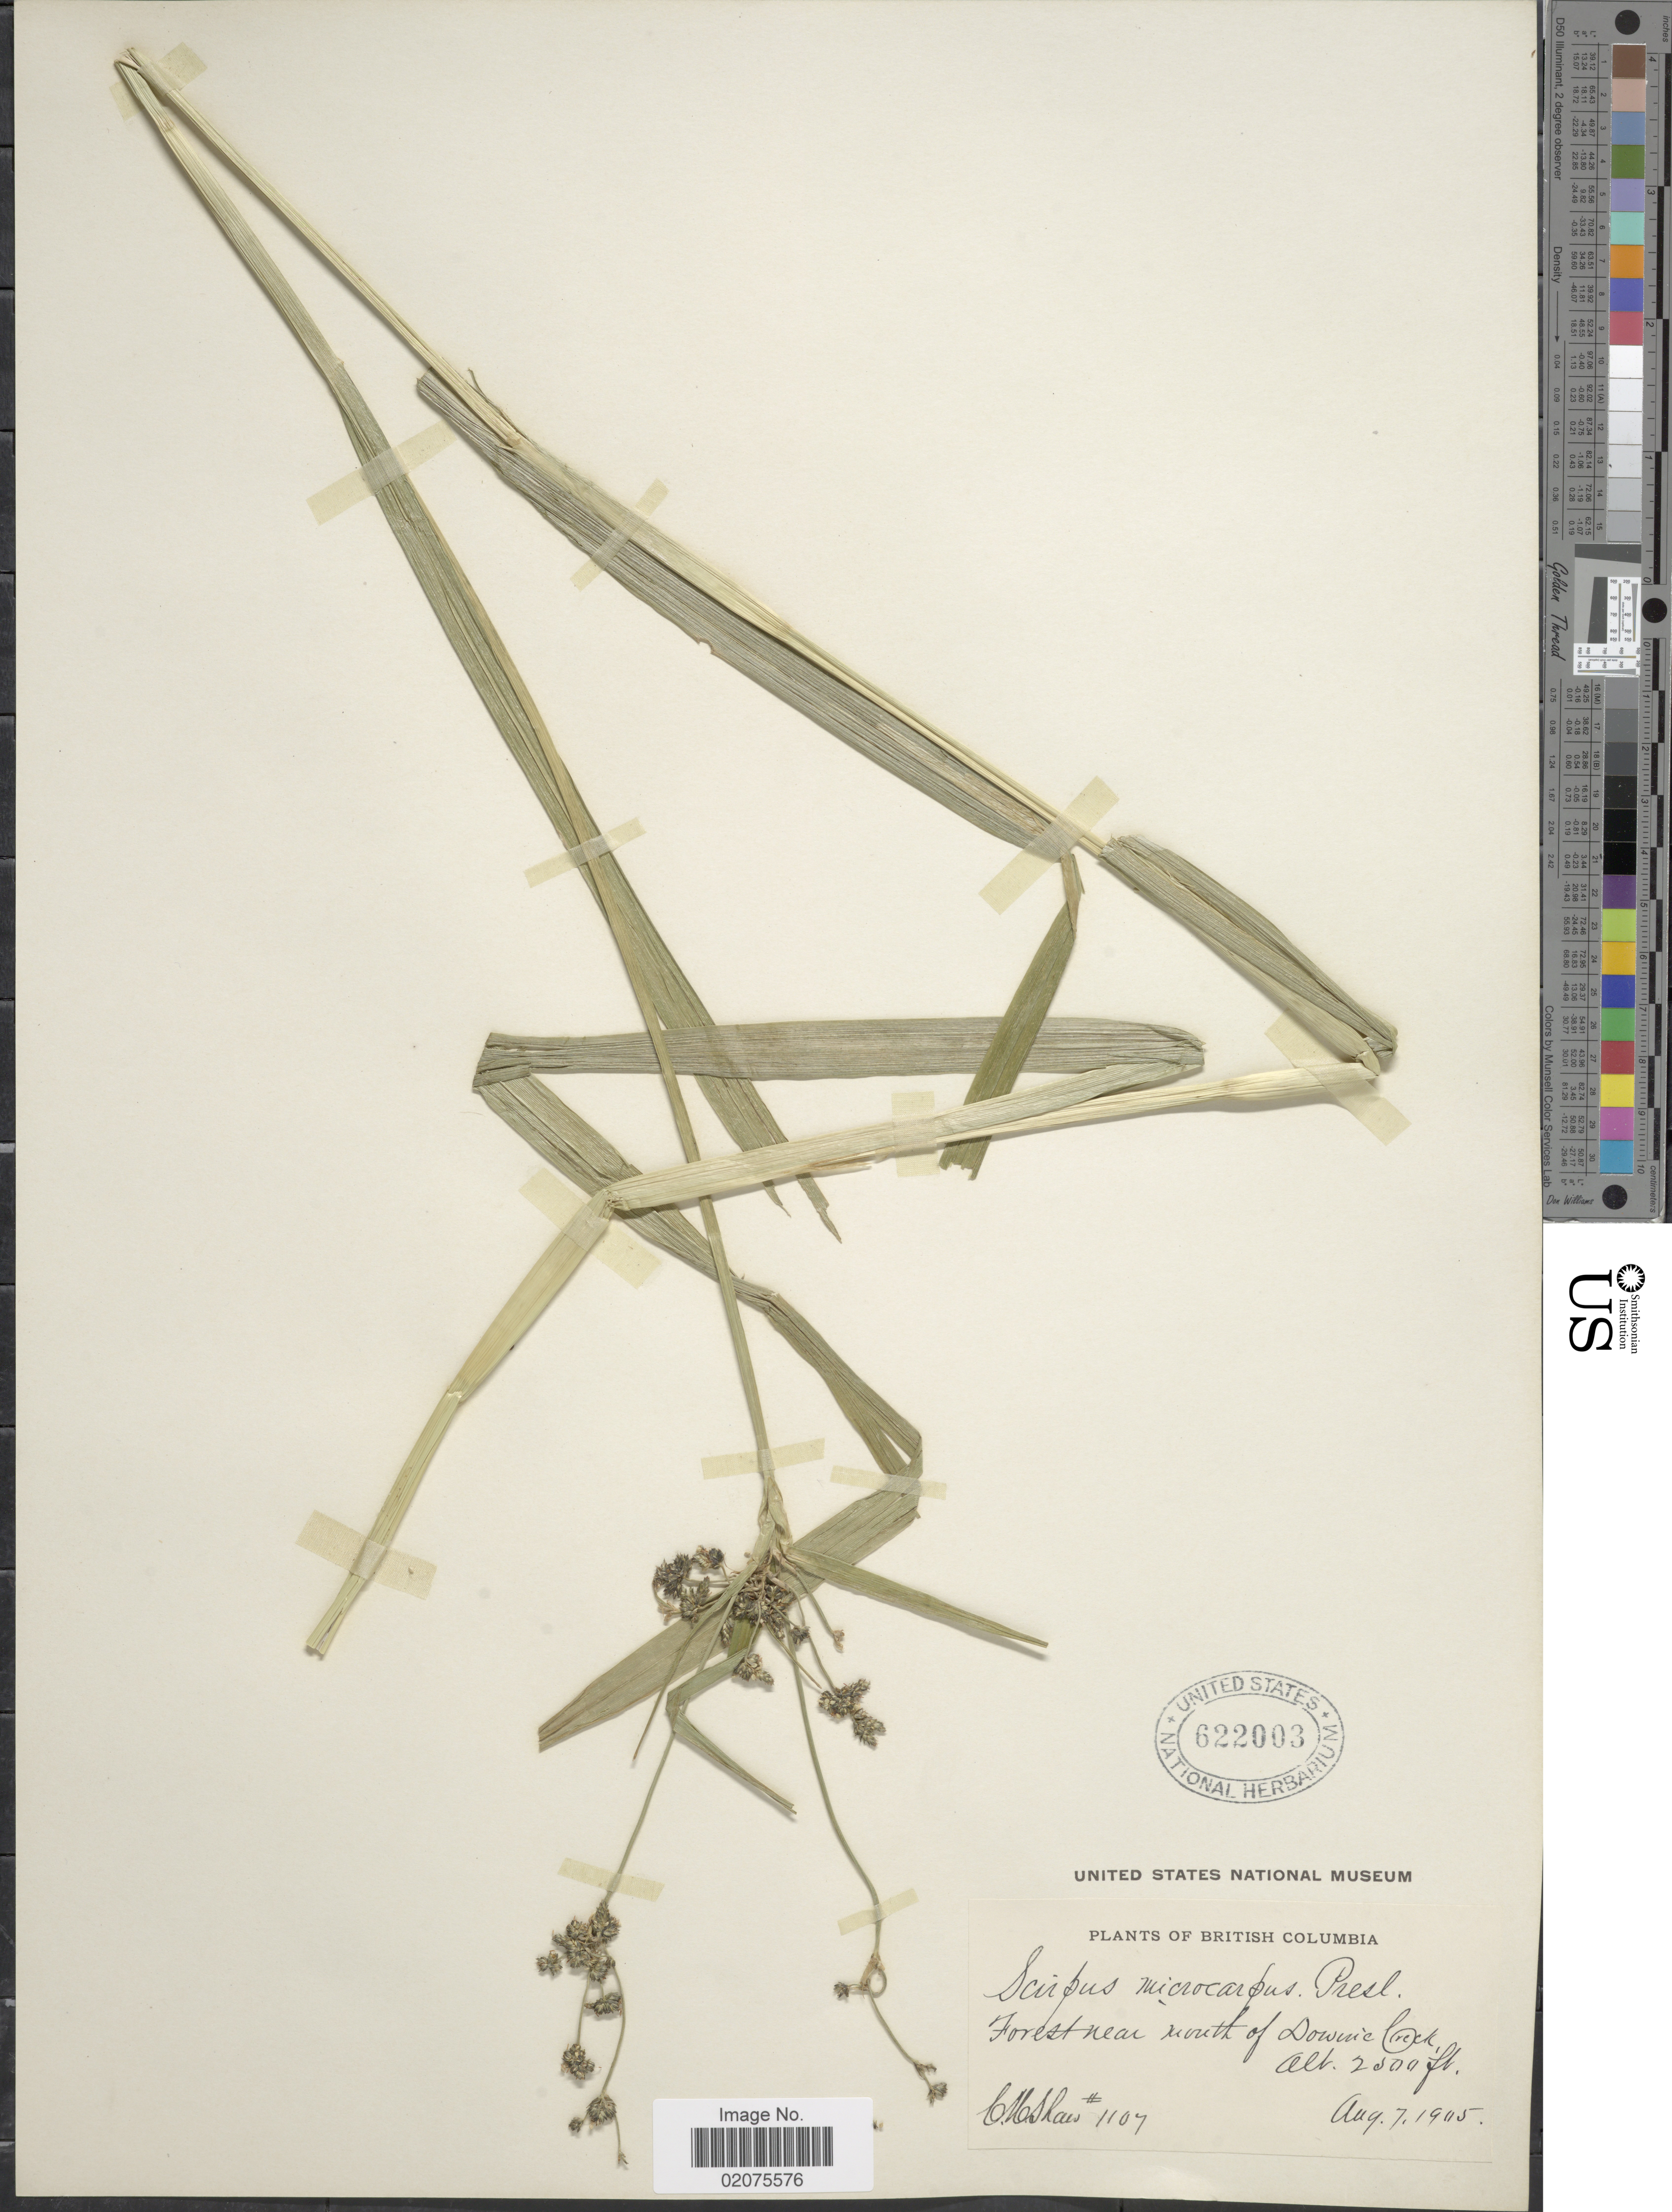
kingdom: Plantae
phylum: Tracheophyta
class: Liliopsida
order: Poales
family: Cyperaceae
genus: Scirpus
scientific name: Scirpus microcarpus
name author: J. Presl & C. Presl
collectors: C. H. Shaw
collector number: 1107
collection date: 1905-08-07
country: Canada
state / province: British Columbia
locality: Forest near mouth of Downie Creek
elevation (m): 762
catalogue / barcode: US 622003